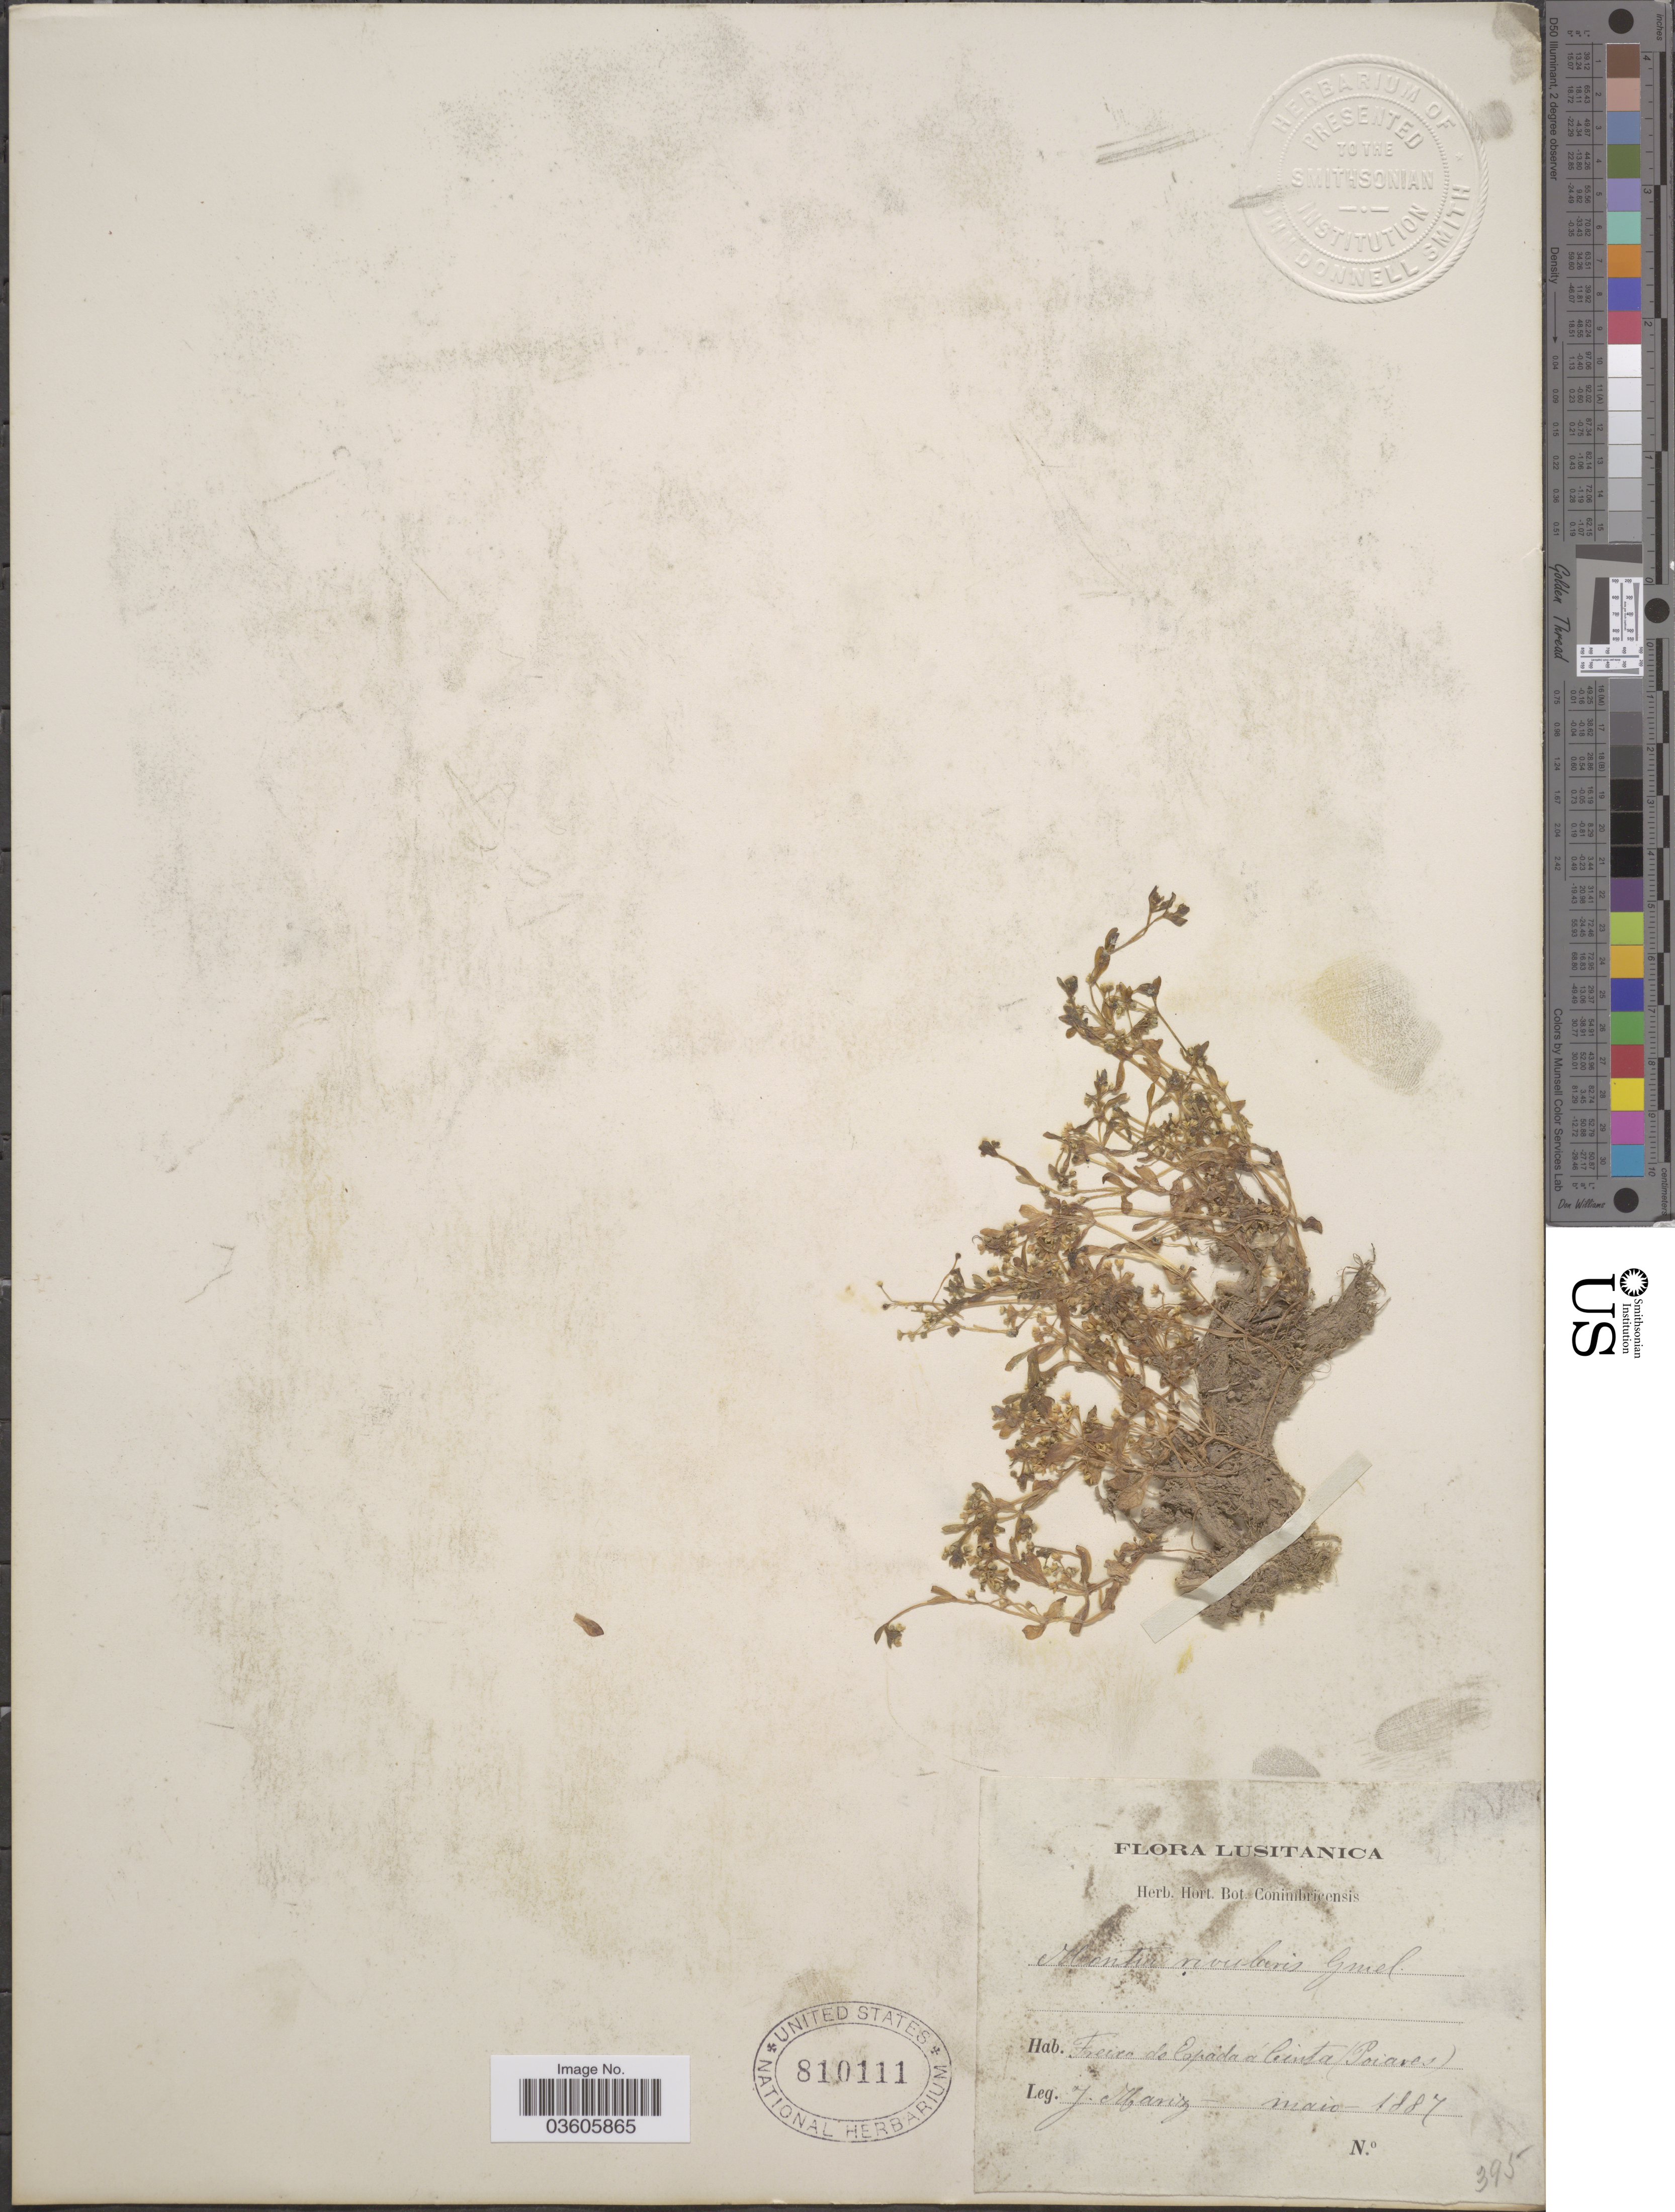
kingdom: Plantae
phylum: Tracheophyta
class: Magnoliopsida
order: Caryophyllales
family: Montiaceae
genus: Montia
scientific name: Montia rivularis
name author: C.C. Gmel.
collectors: J. Mariz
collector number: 395?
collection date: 1887-05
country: Portugal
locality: Lusitanica. Freixo de Espada á Cinta (Poaires).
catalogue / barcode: US 810111